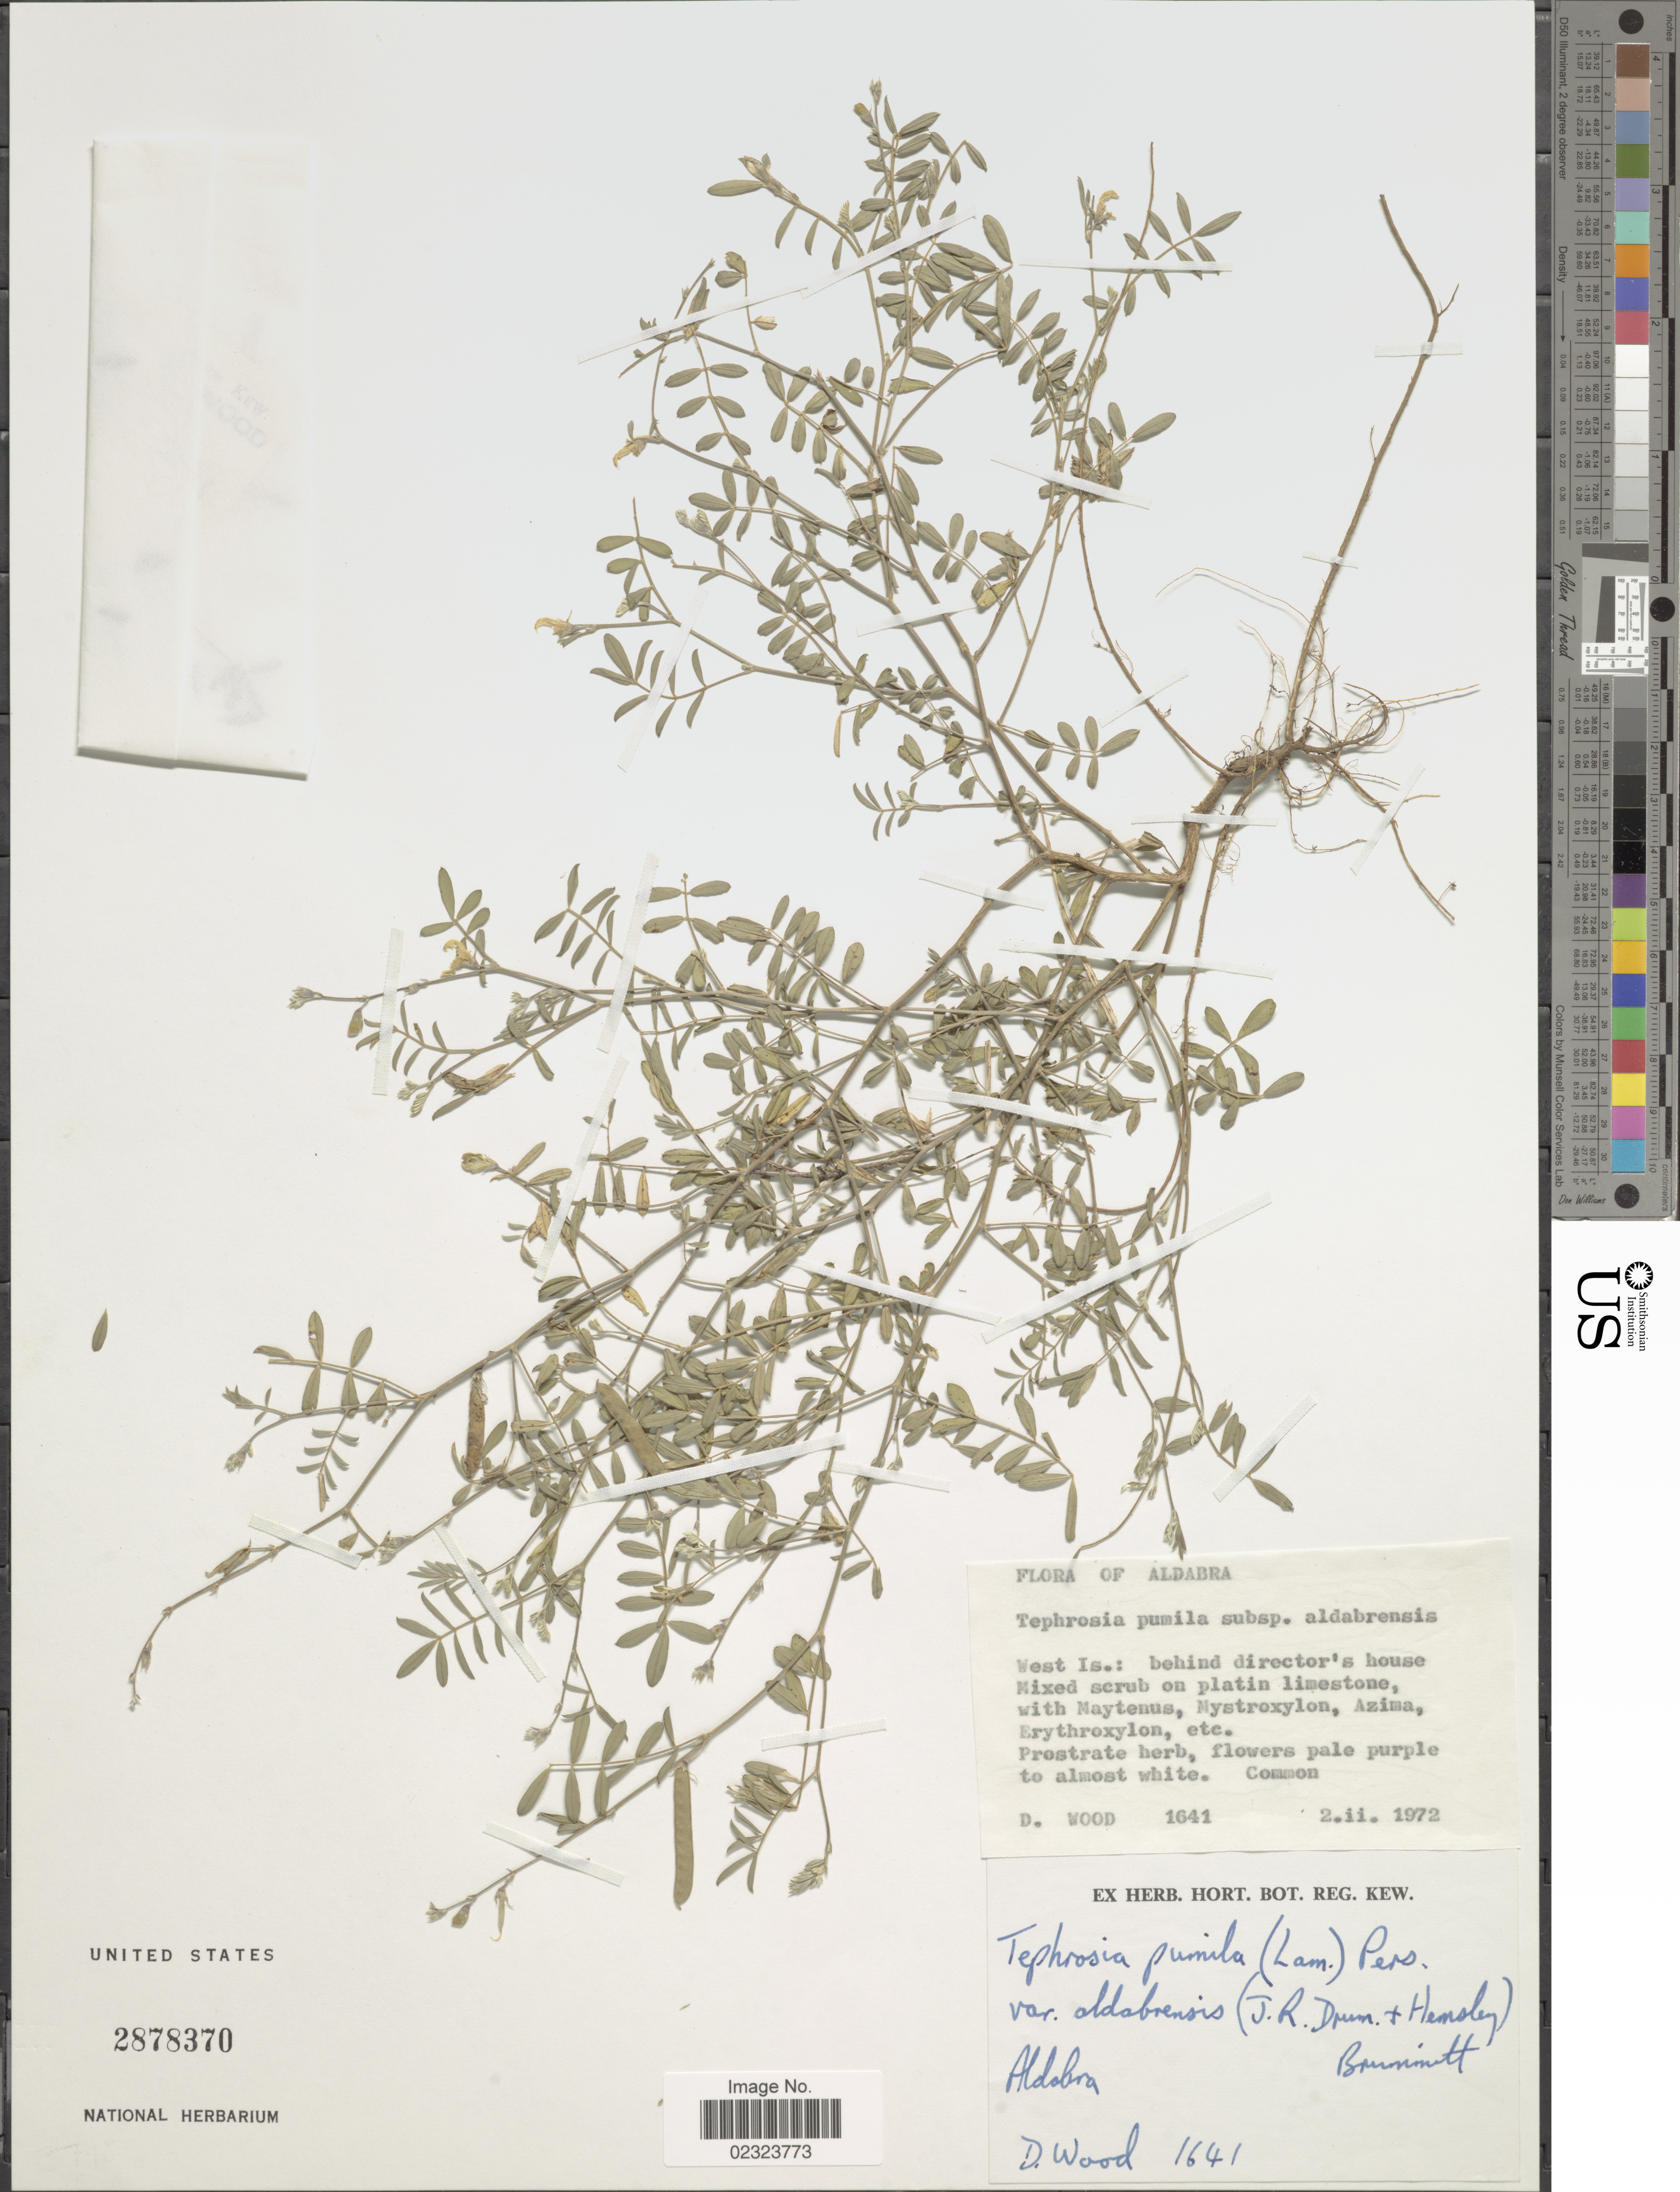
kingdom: Plantae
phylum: Tracheophyta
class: Magnoliopsida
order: Fabales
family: Fabaceae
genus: Tephrosia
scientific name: Tephrosia pumila var. aldabrensis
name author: (J.R. Drumm. & Hemsl.) Brummitt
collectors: D. Wood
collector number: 1641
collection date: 1972-02-02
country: Seychelles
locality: Aldabra, West Is.: behind director's house Mixed scrub on platin limestone.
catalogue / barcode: US 2878370